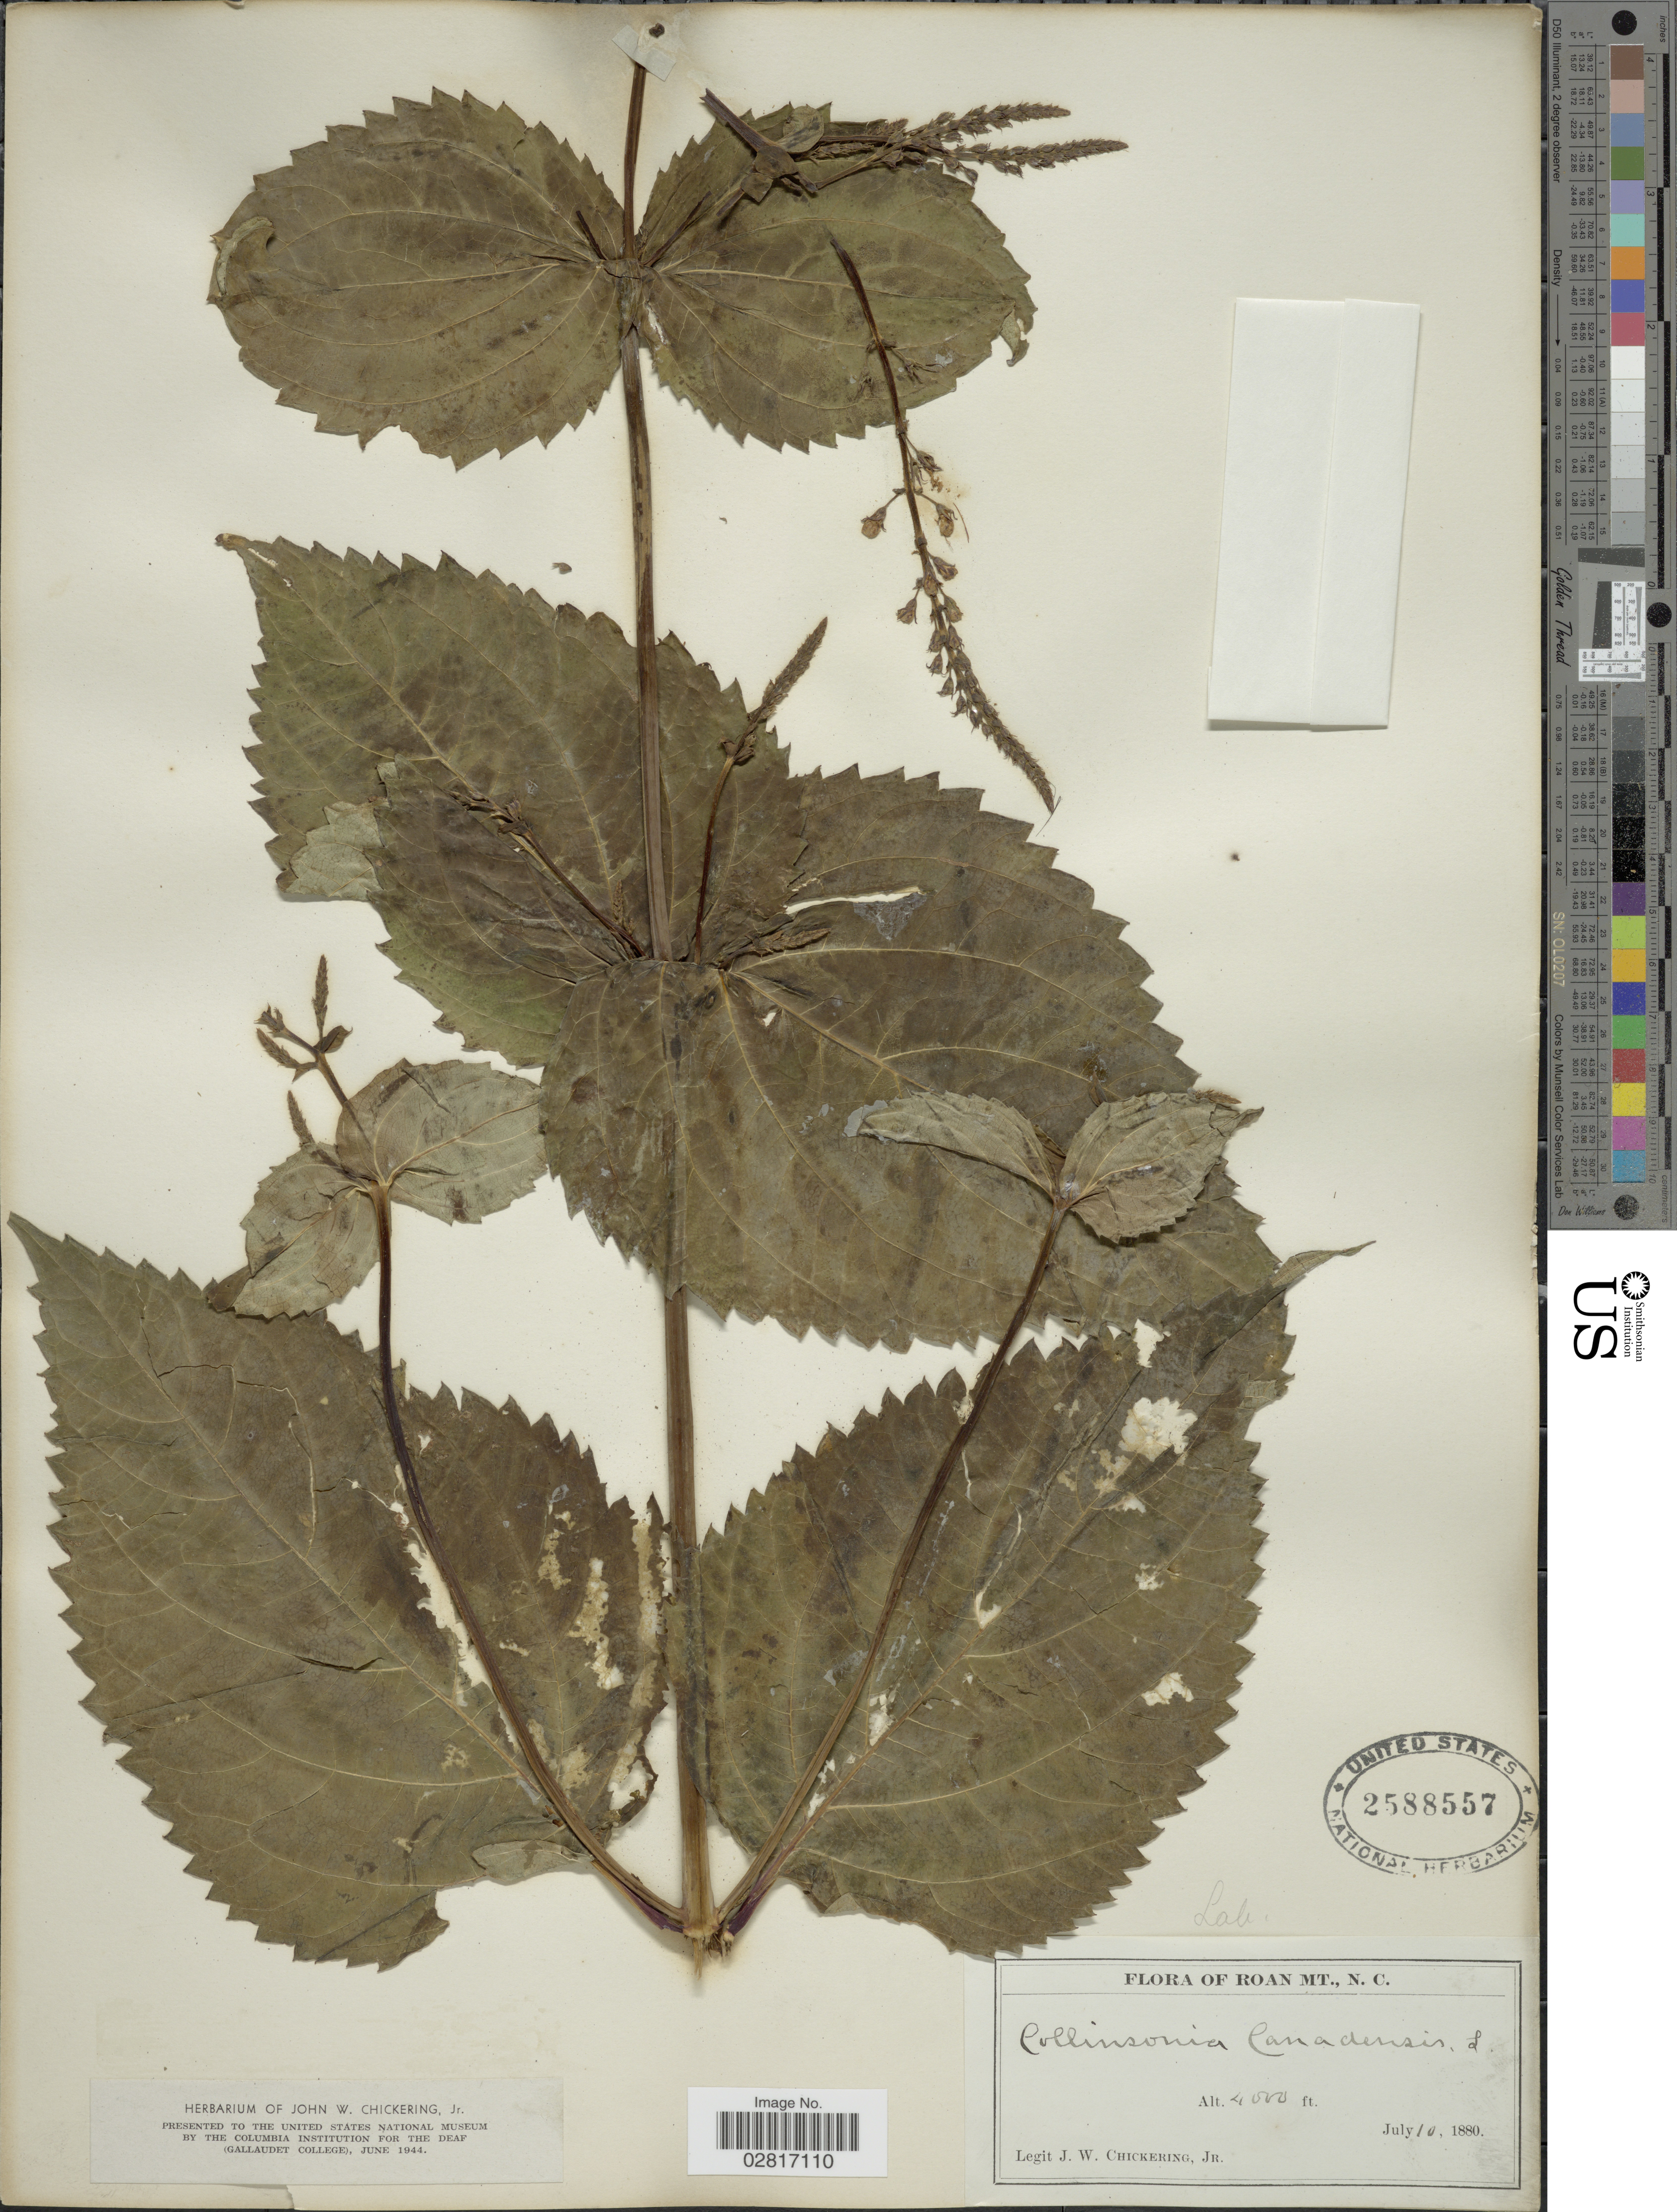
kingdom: Plantae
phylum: Tracheophyta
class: Magnoliopsida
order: Lamiales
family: Lamiaceae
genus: Collinsonia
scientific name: Collinsonia canadensis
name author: L.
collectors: J. W. Chickering Jr.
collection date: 1880-07-10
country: United States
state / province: North Carolina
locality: Roan Mt.,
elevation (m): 1219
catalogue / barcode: US 2588557